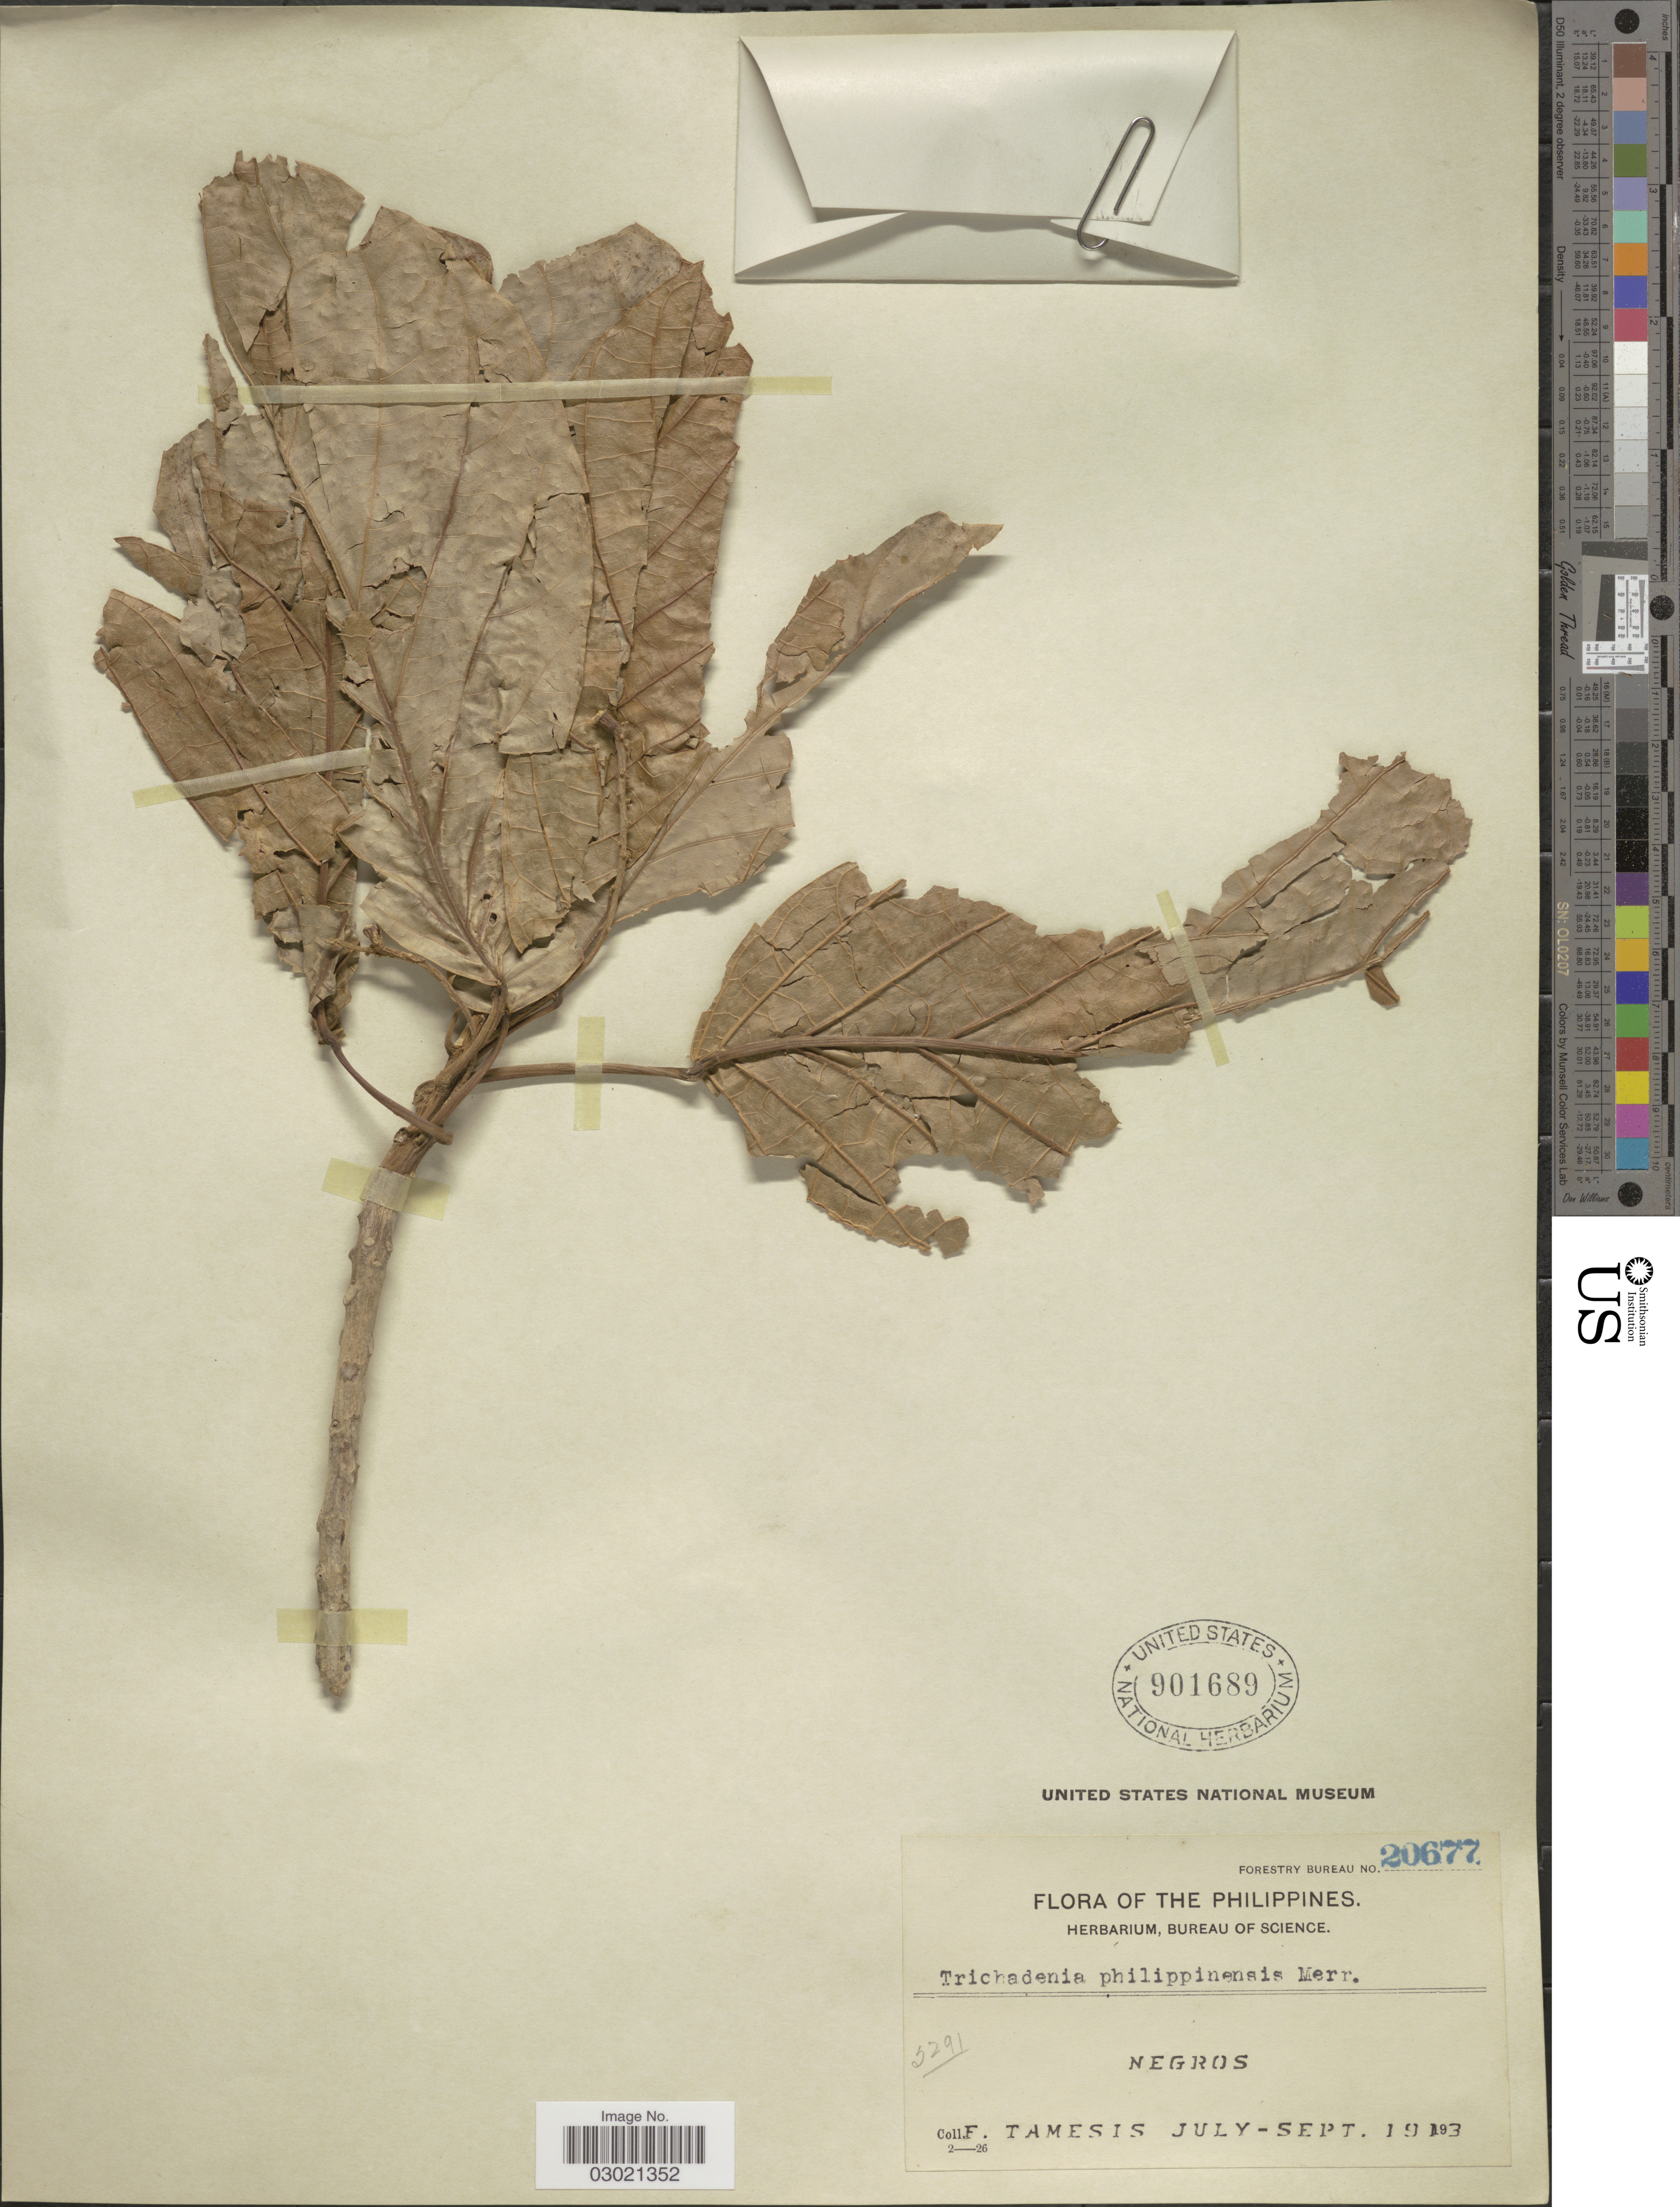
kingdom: Plantae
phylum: Tracheophyta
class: Magnoliopsida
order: Malpighiales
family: Achariaceae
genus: Trichadenia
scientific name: Trichadenia philippinensis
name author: Merr.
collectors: F. Tamesis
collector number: Forestry Bureau 20677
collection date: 1913-07/1913-09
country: Philippines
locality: Negros.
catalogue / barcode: US 901689